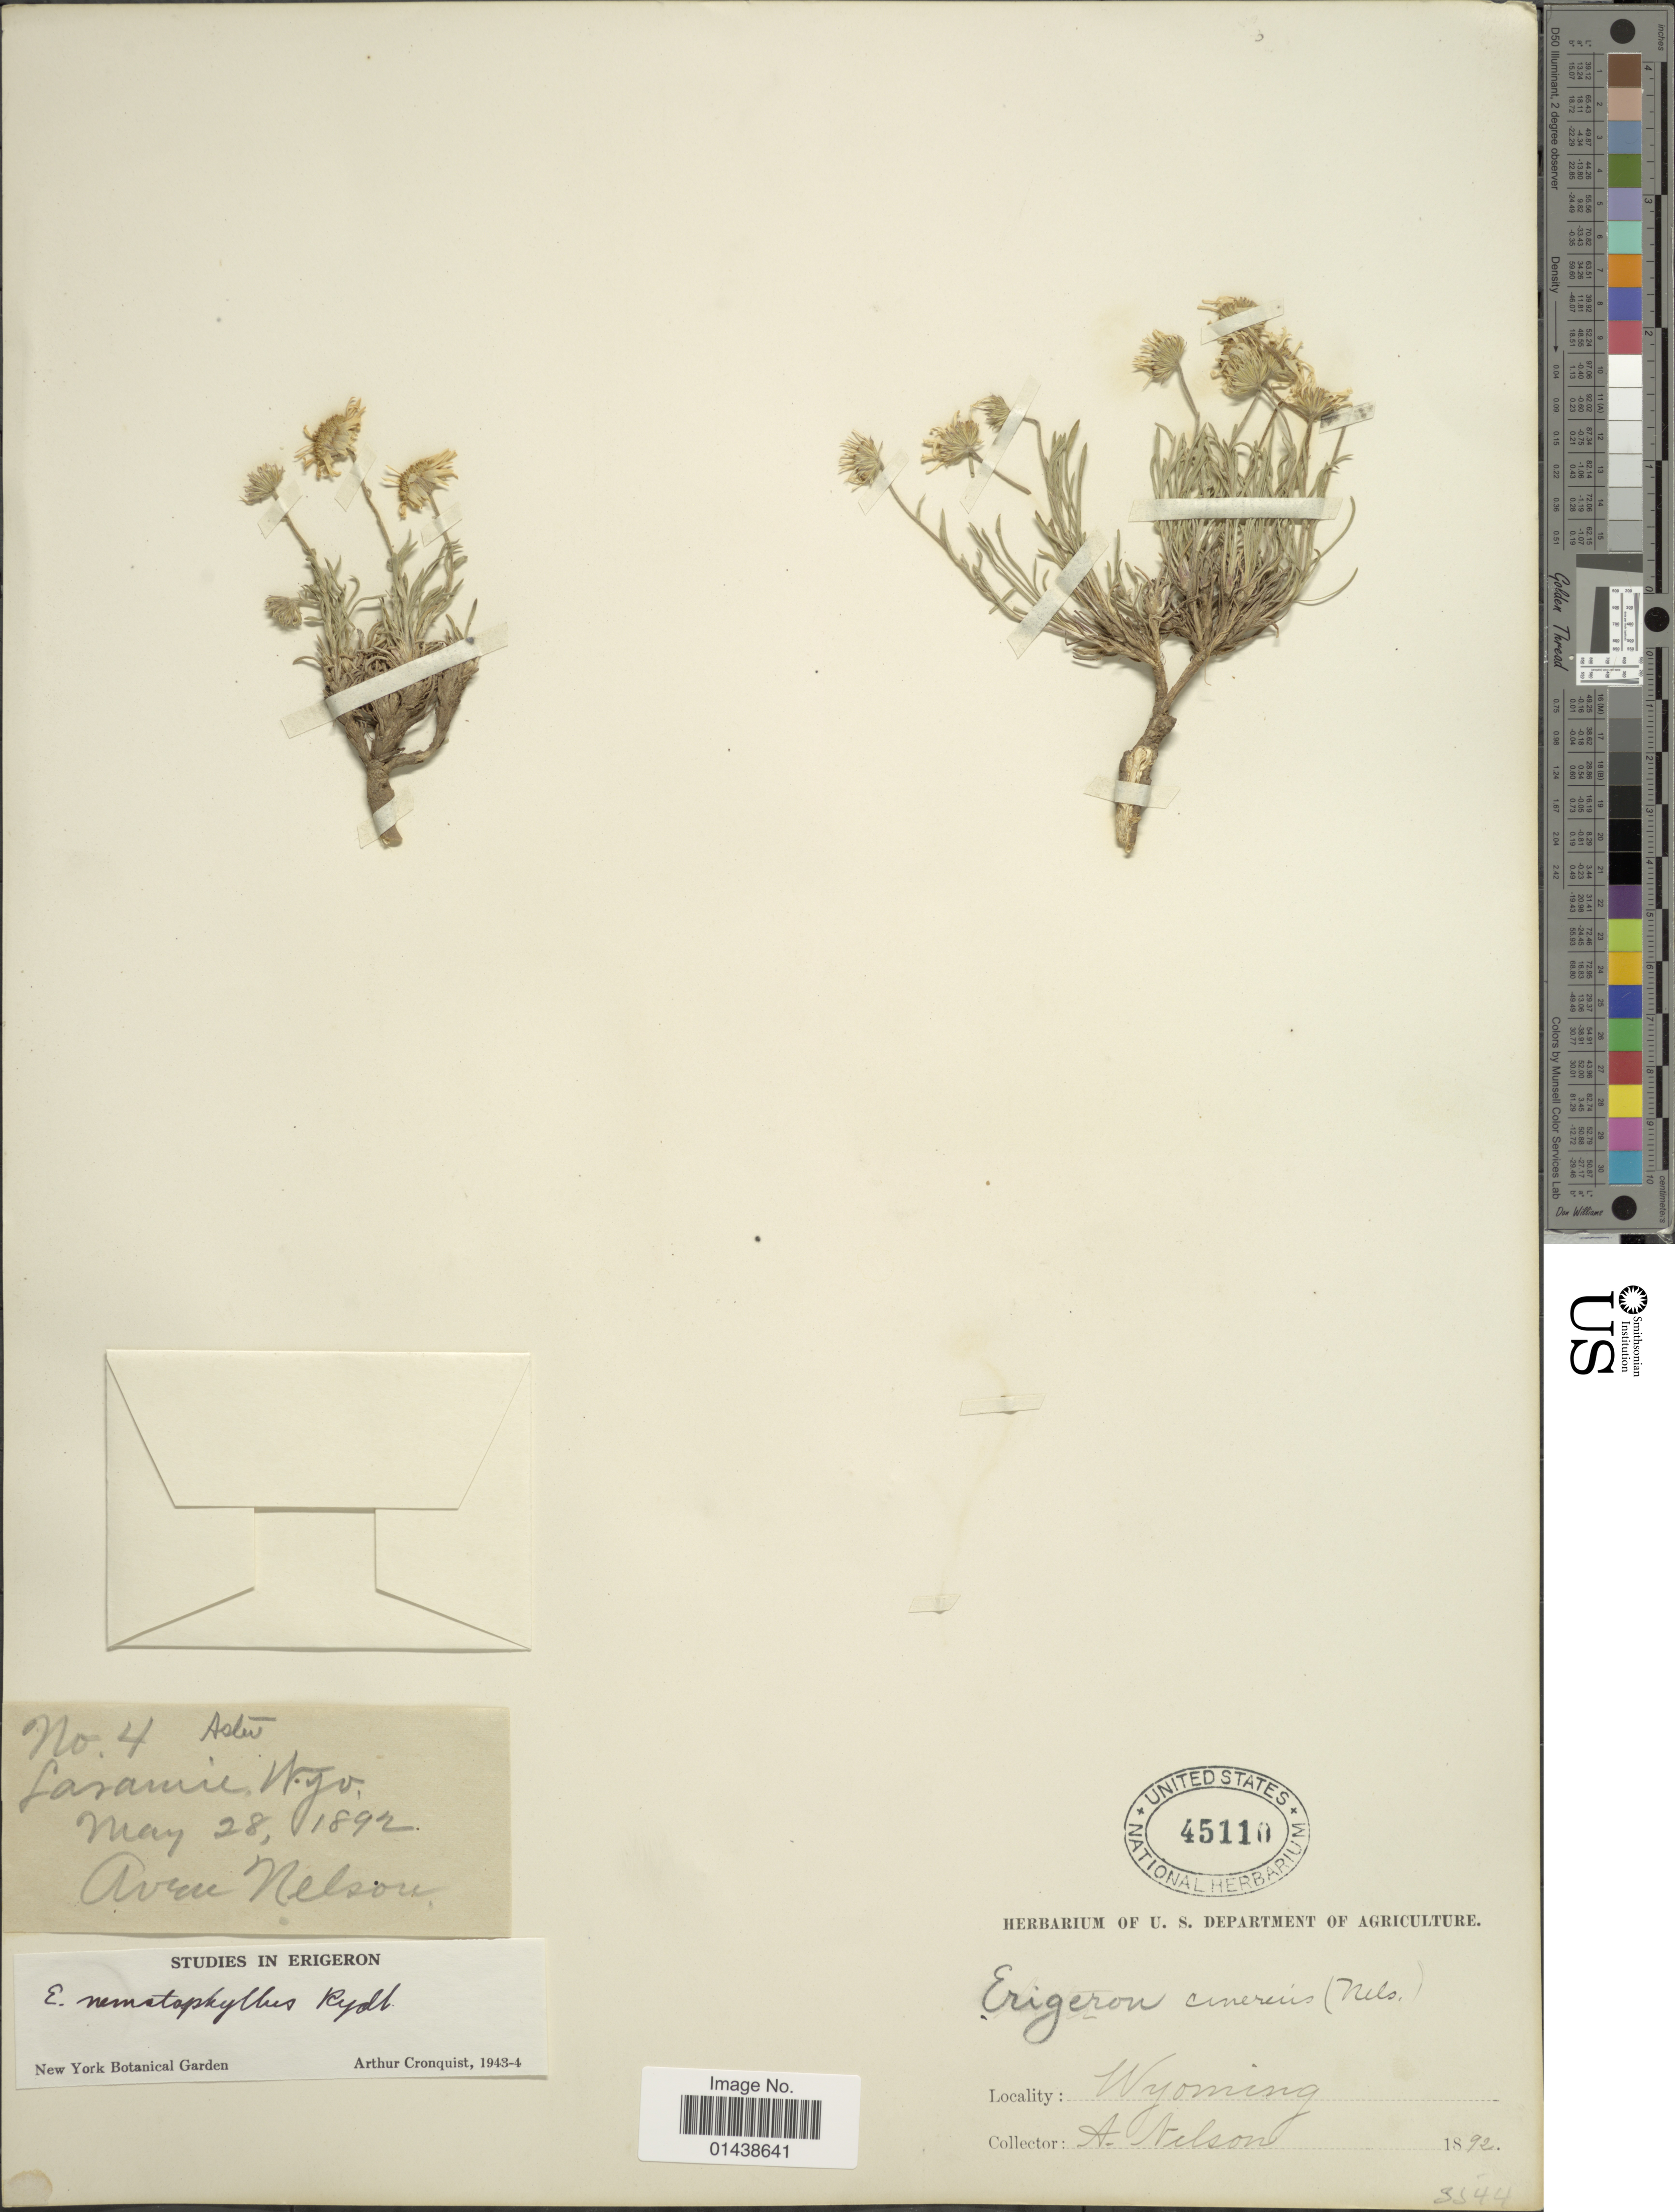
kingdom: Plantae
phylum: Tracheophyta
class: Magnoliopsida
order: Asterales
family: Asteraceae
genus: Erigeron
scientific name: Erigeron nematophyllus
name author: Rydb.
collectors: A. Nelson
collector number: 4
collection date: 1892-05-28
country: United States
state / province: Wyoming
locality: Laramie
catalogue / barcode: US 45110